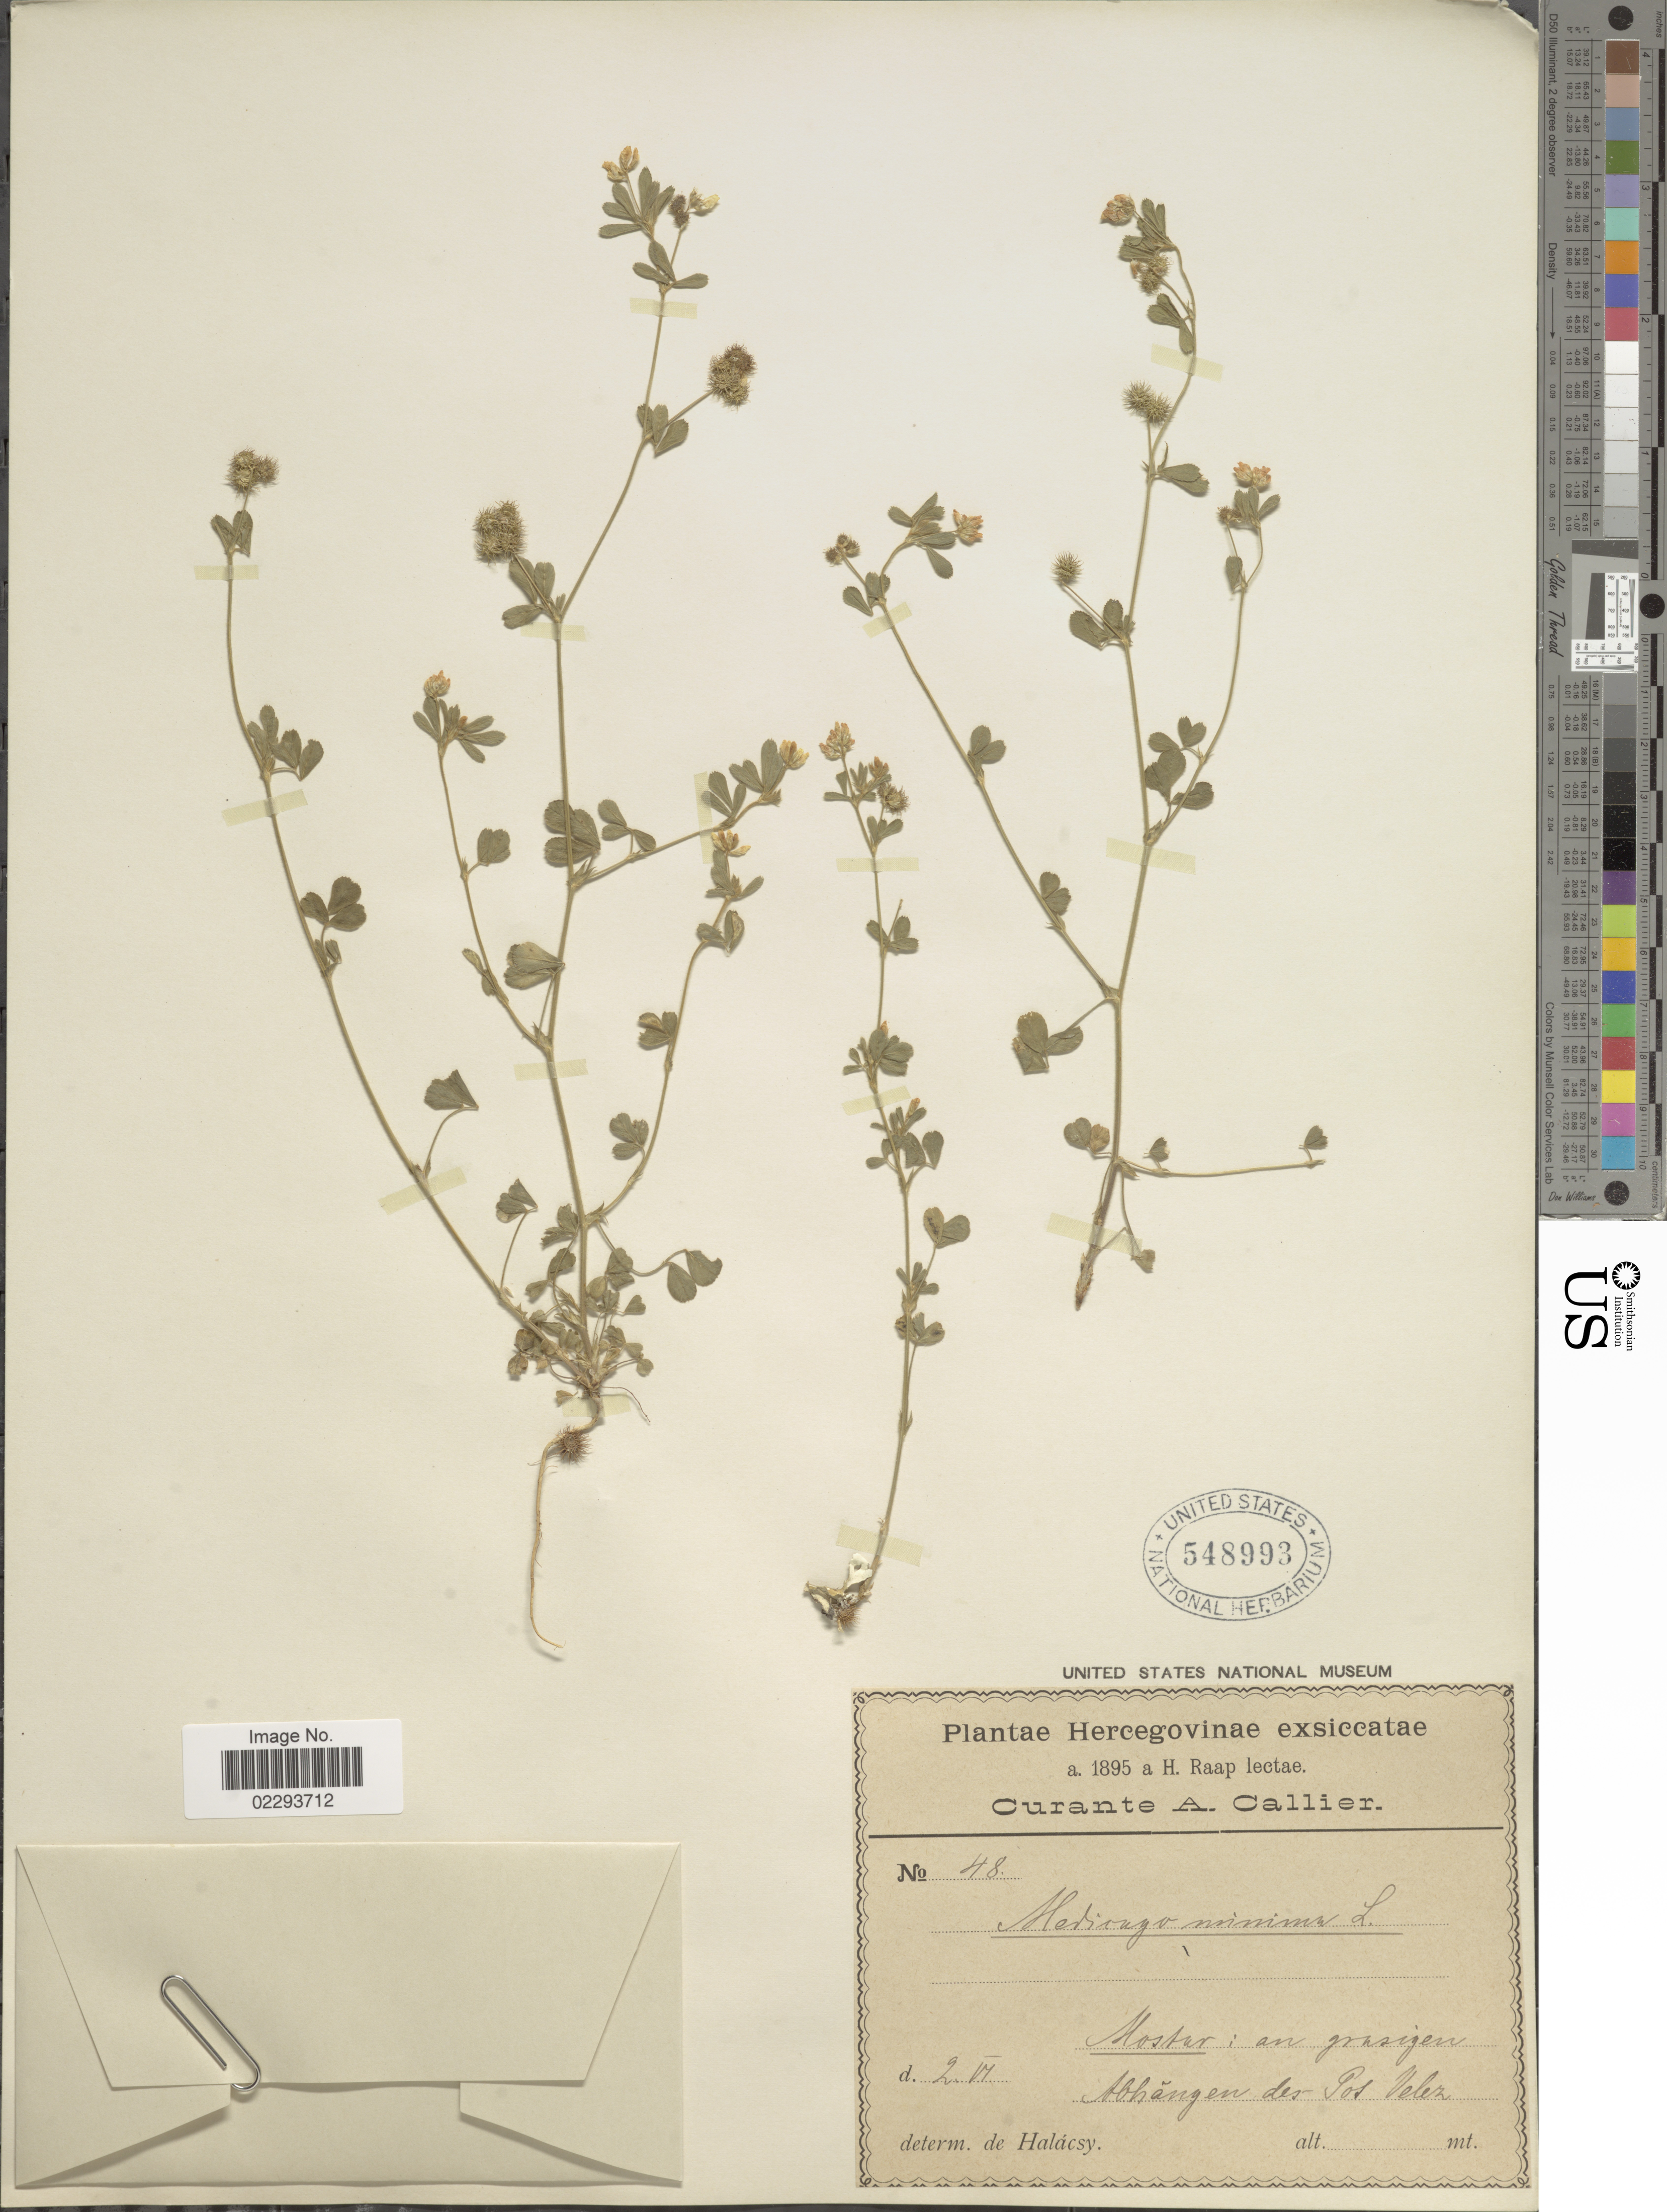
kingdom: Plantae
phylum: Tracheophyta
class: Magnoliopsida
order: Fabales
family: Fabaceae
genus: Medicago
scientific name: Medicago minima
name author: Lam.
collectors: H. Raap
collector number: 48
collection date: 1895-06-02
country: Bosnia and Herzegovina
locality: Hervegovinae. Moster: an grasigen Abhangen der Pos Velez.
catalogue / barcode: US 548993